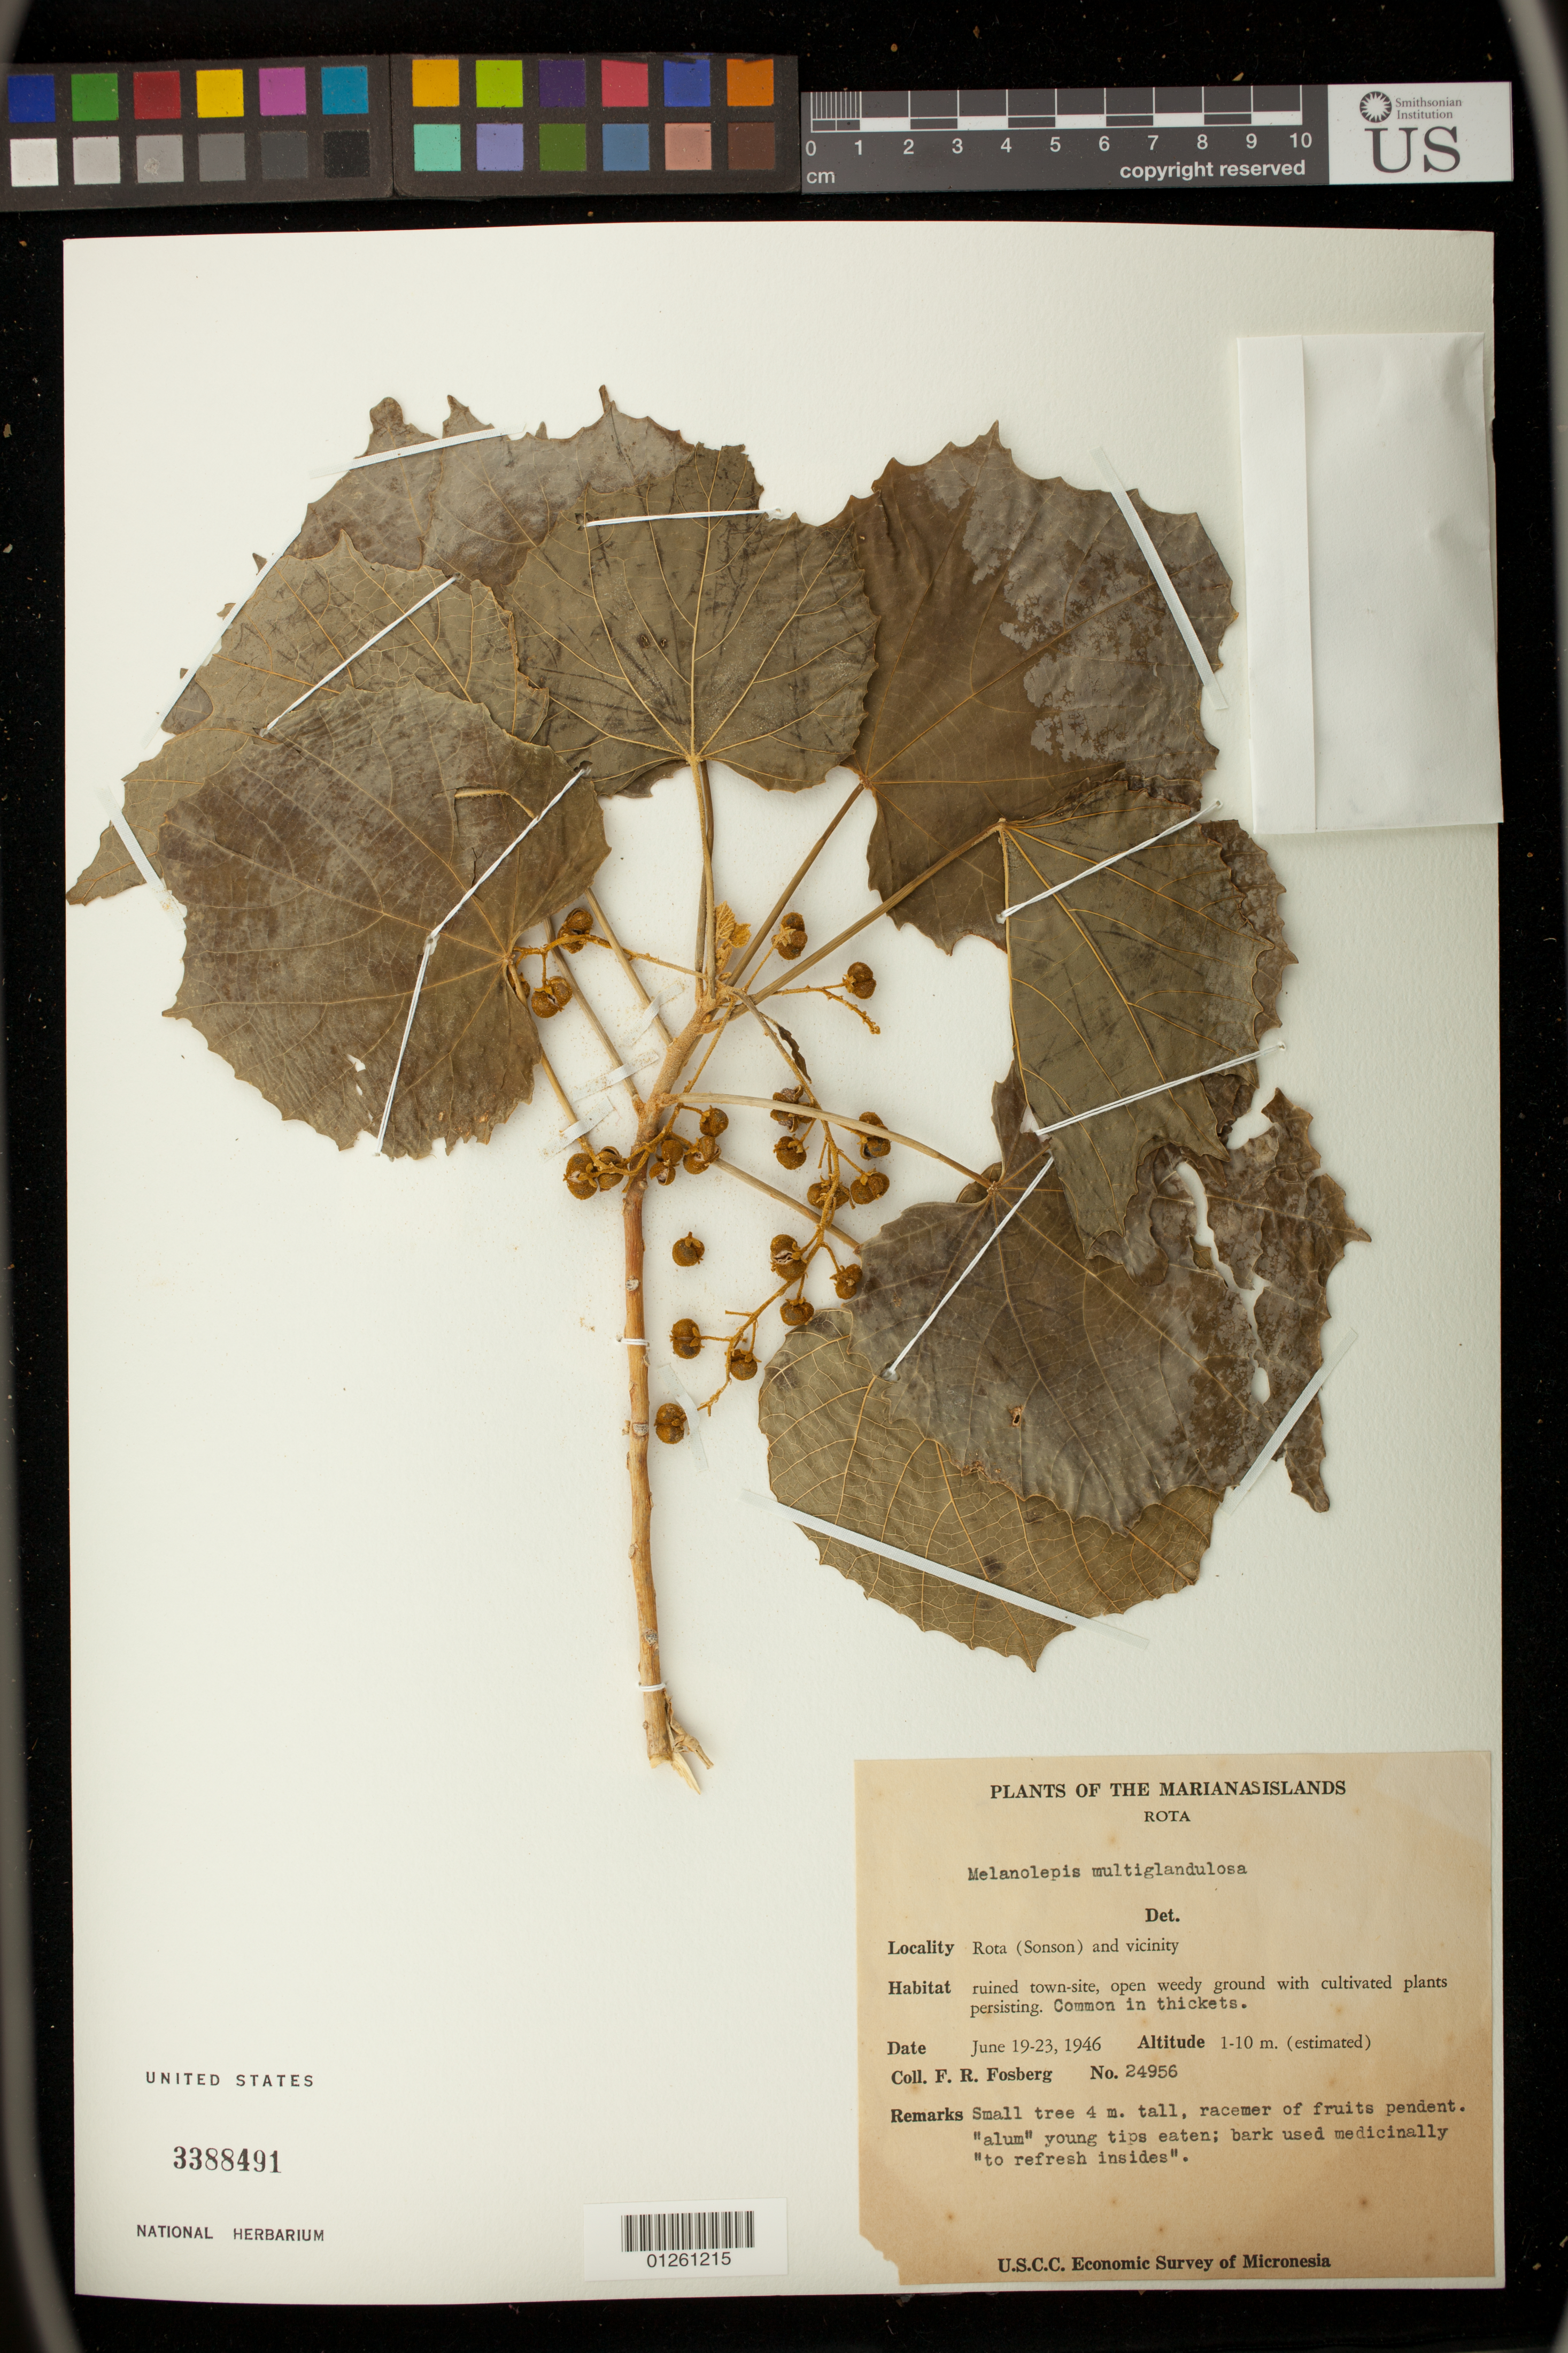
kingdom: Plantae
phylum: Tracheophyta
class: Magnoliopsida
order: Malpighiales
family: Euphorbiaceae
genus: Melanolepis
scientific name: Melanolepis multiglandulosa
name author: (Reinw. ex Blume) Rchb. f. & Zoll.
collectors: F. R. Fosberg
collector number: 24956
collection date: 1946-06-19/1946-06-23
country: Northern Mariana Islands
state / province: Rota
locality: Rota (Sonson) and vicinity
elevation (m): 1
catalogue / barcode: US 3388491